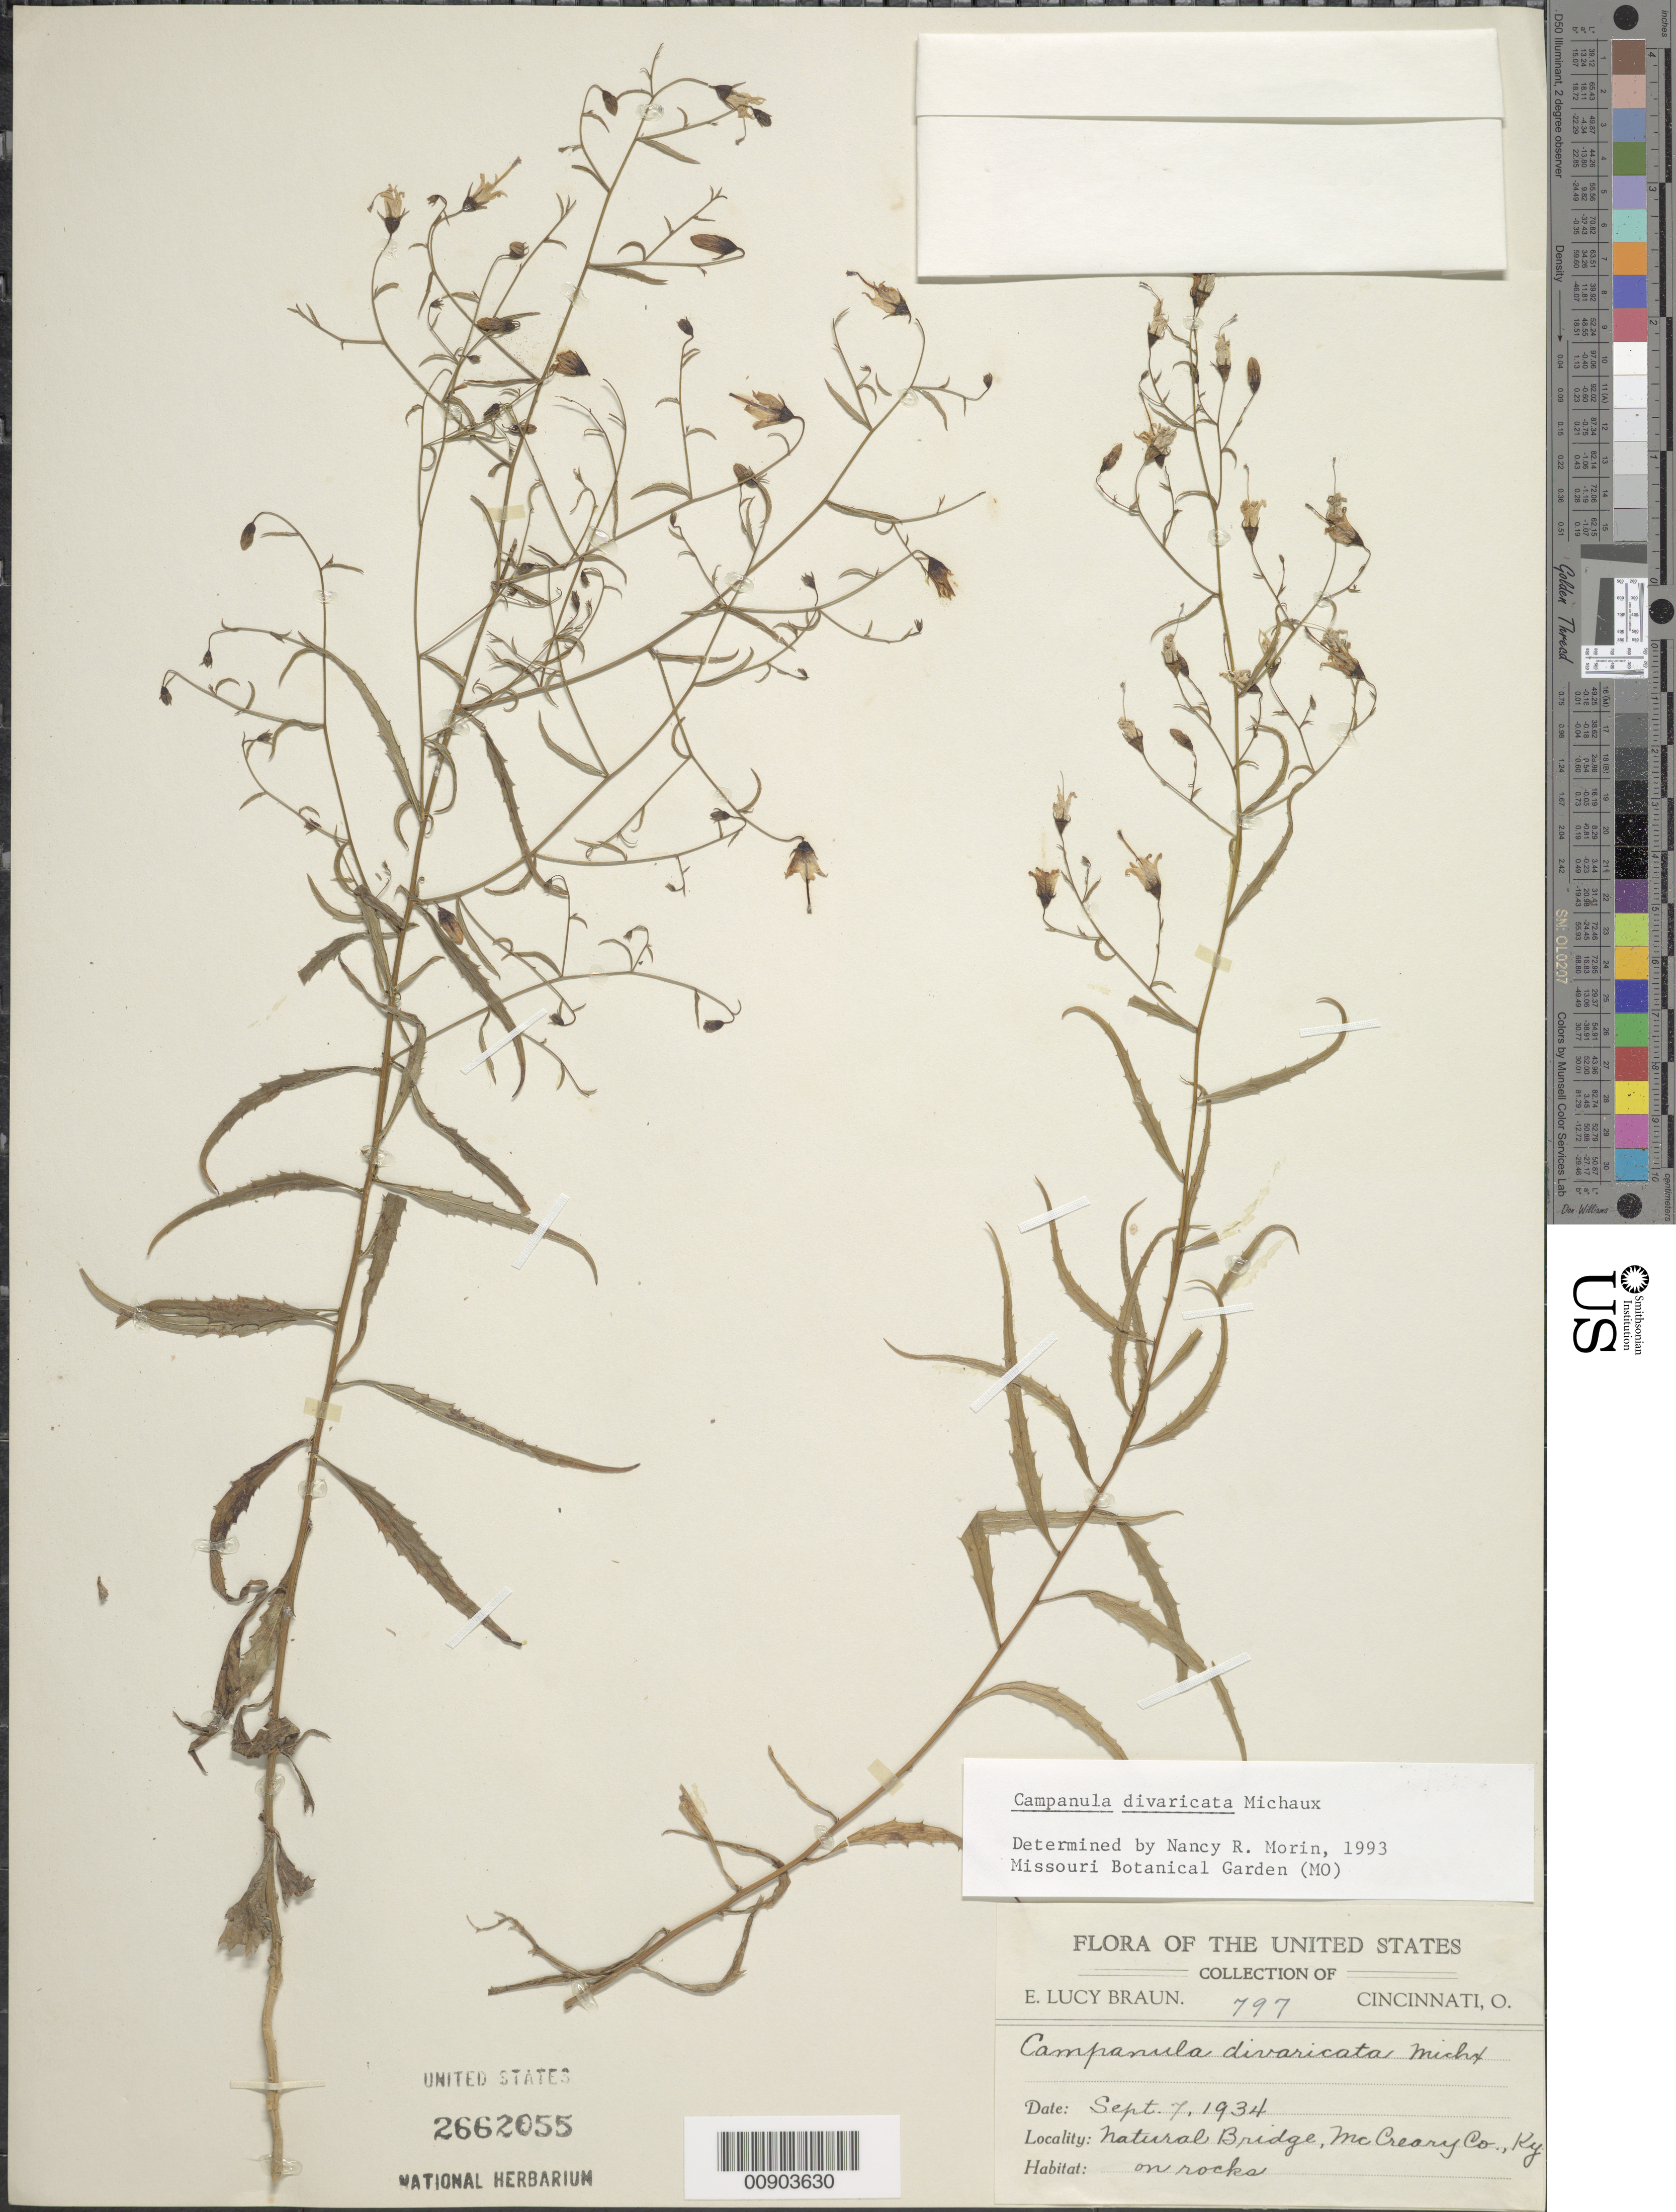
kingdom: Plantae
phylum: Tracheophyta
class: Magnoliopsida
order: Asterales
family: Campanulaceae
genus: Campanula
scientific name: Campanula divaricata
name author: Michx.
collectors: E. L. Braun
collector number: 797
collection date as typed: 07 Sep 1934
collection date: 1934-09-07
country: United States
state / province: Kentucky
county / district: McCreary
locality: Natural Bridge.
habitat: On rocks.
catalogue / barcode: US 2662055